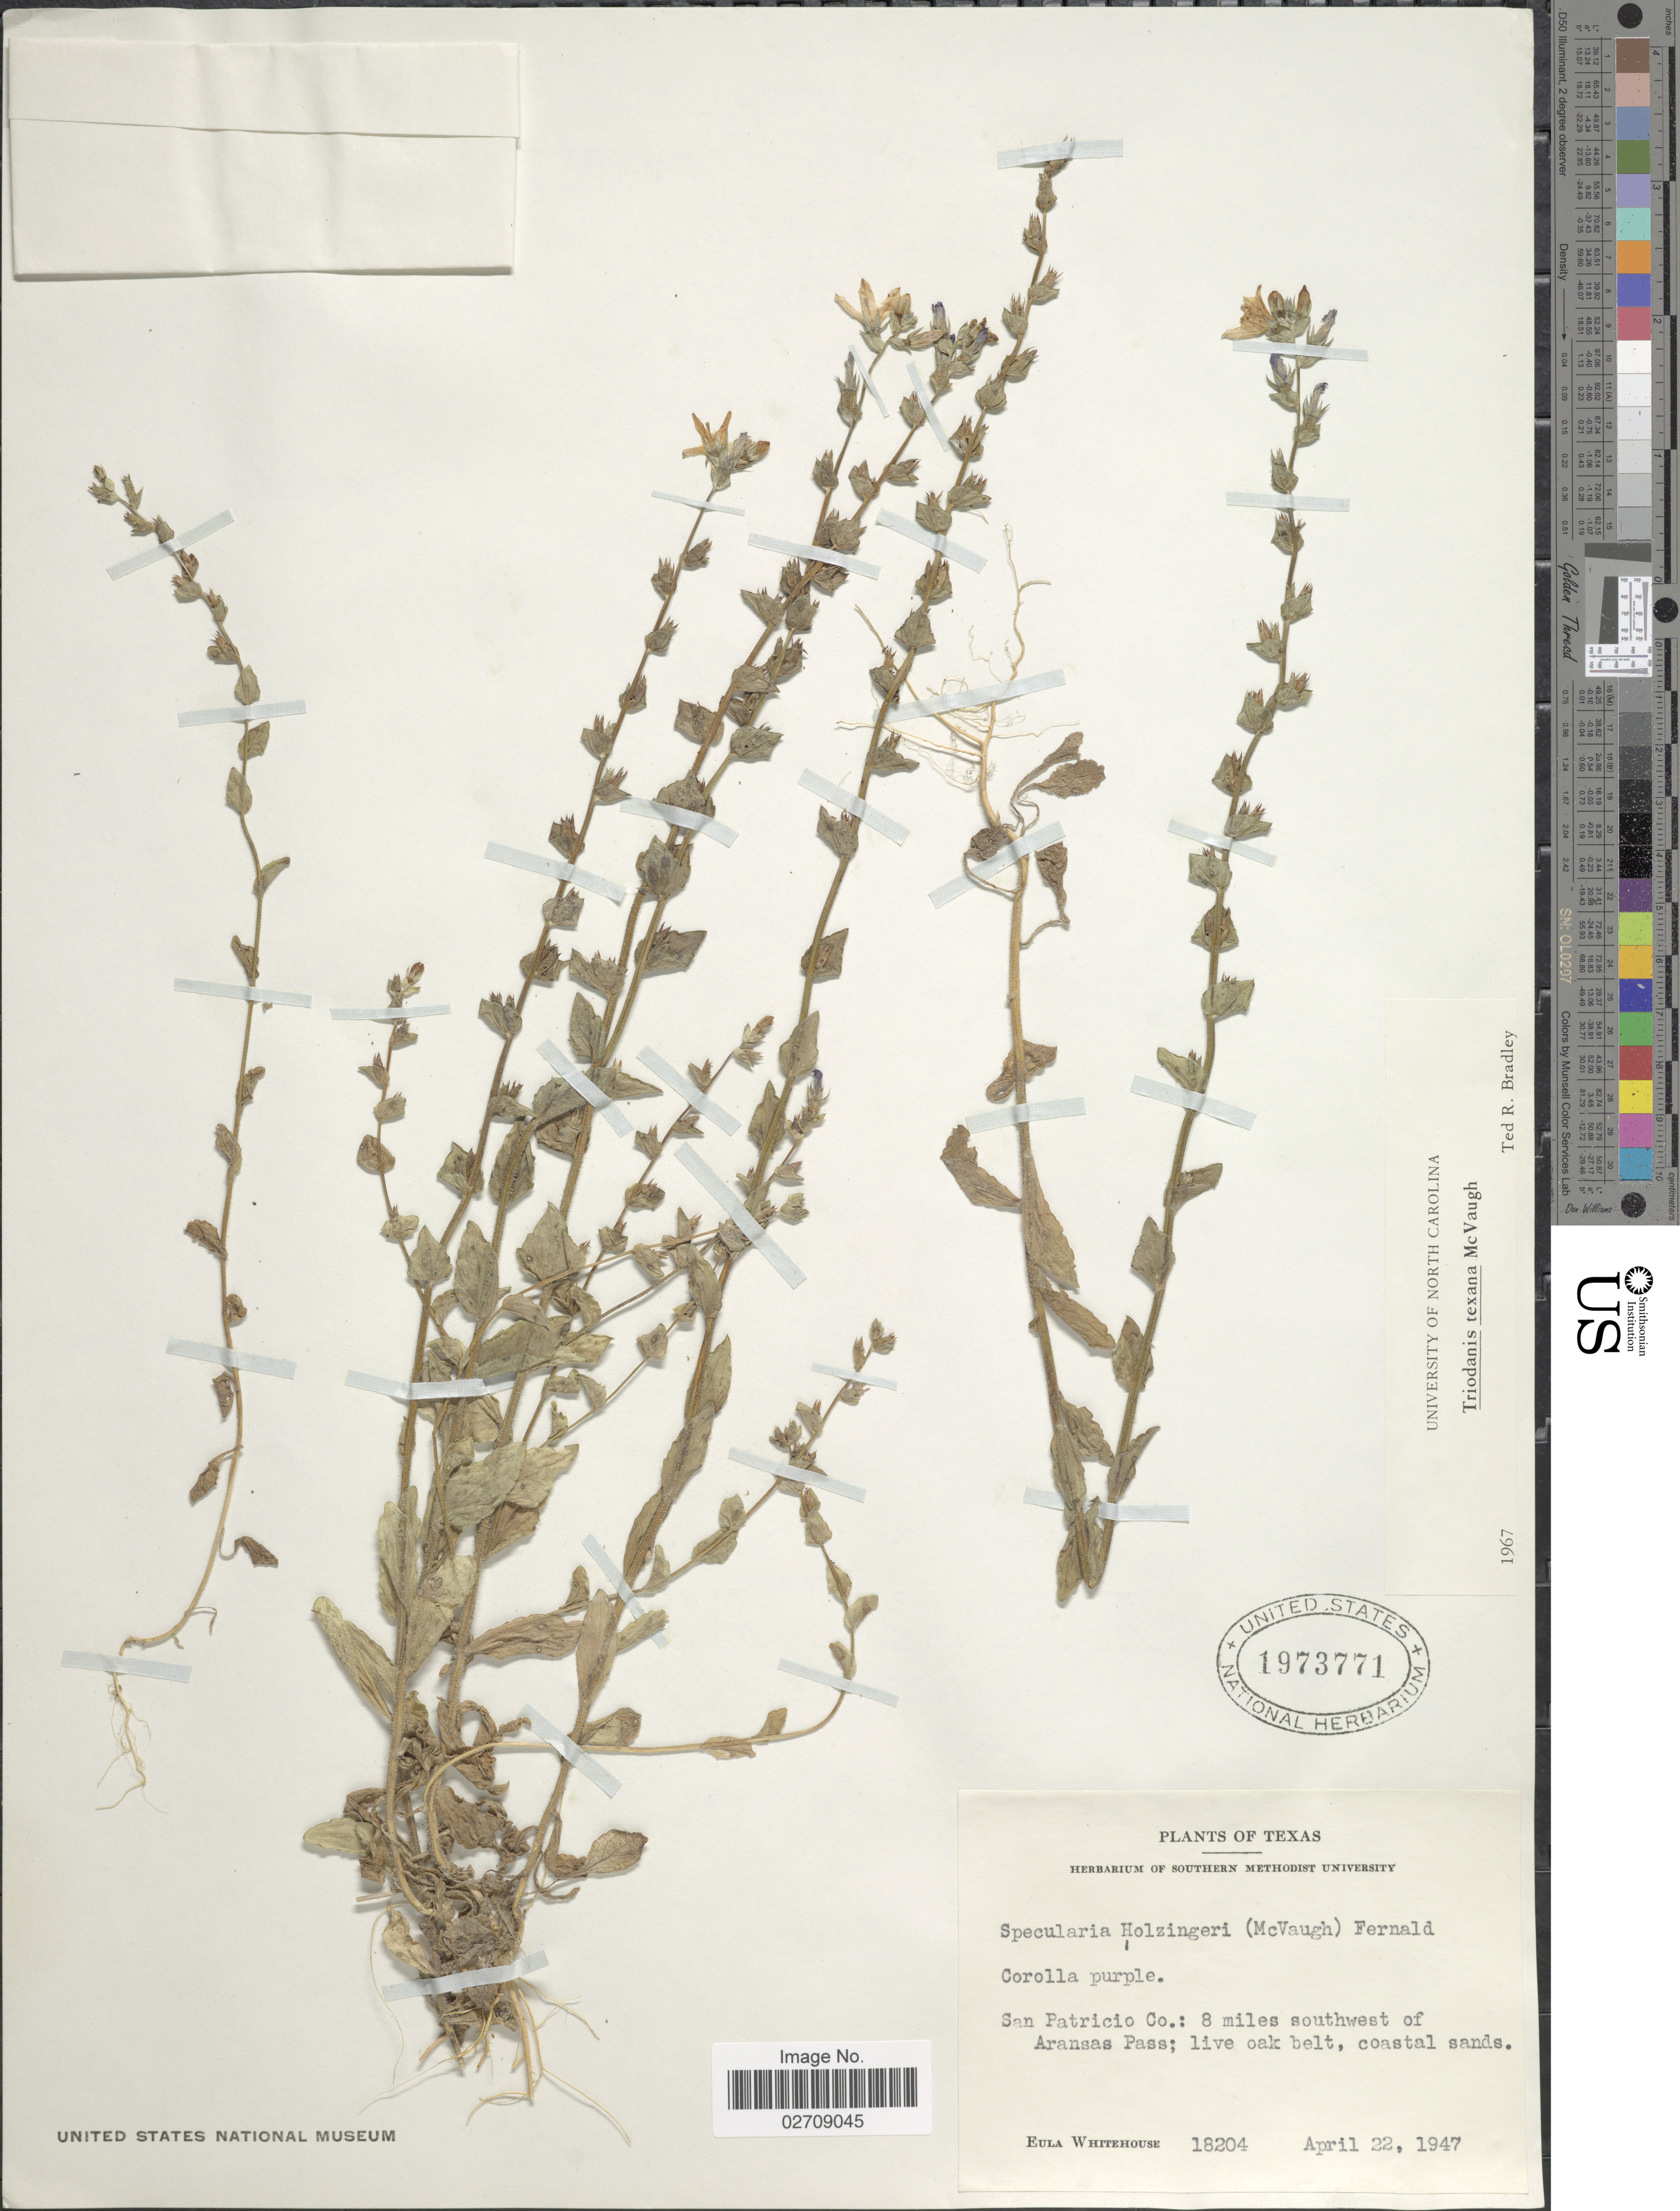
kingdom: Plantae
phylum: Tracheophyta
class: Magnoliopsida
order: Asterales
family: Campanulaceae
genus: Triodanis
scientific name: Triodanis texana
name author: McVaugh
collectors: E. Whitehouse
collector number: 18204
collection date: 1947-04-22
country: United States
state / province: Texas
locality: San patricio Co: 8 miles southwest of Aransas Pass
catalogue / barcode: US 1973771